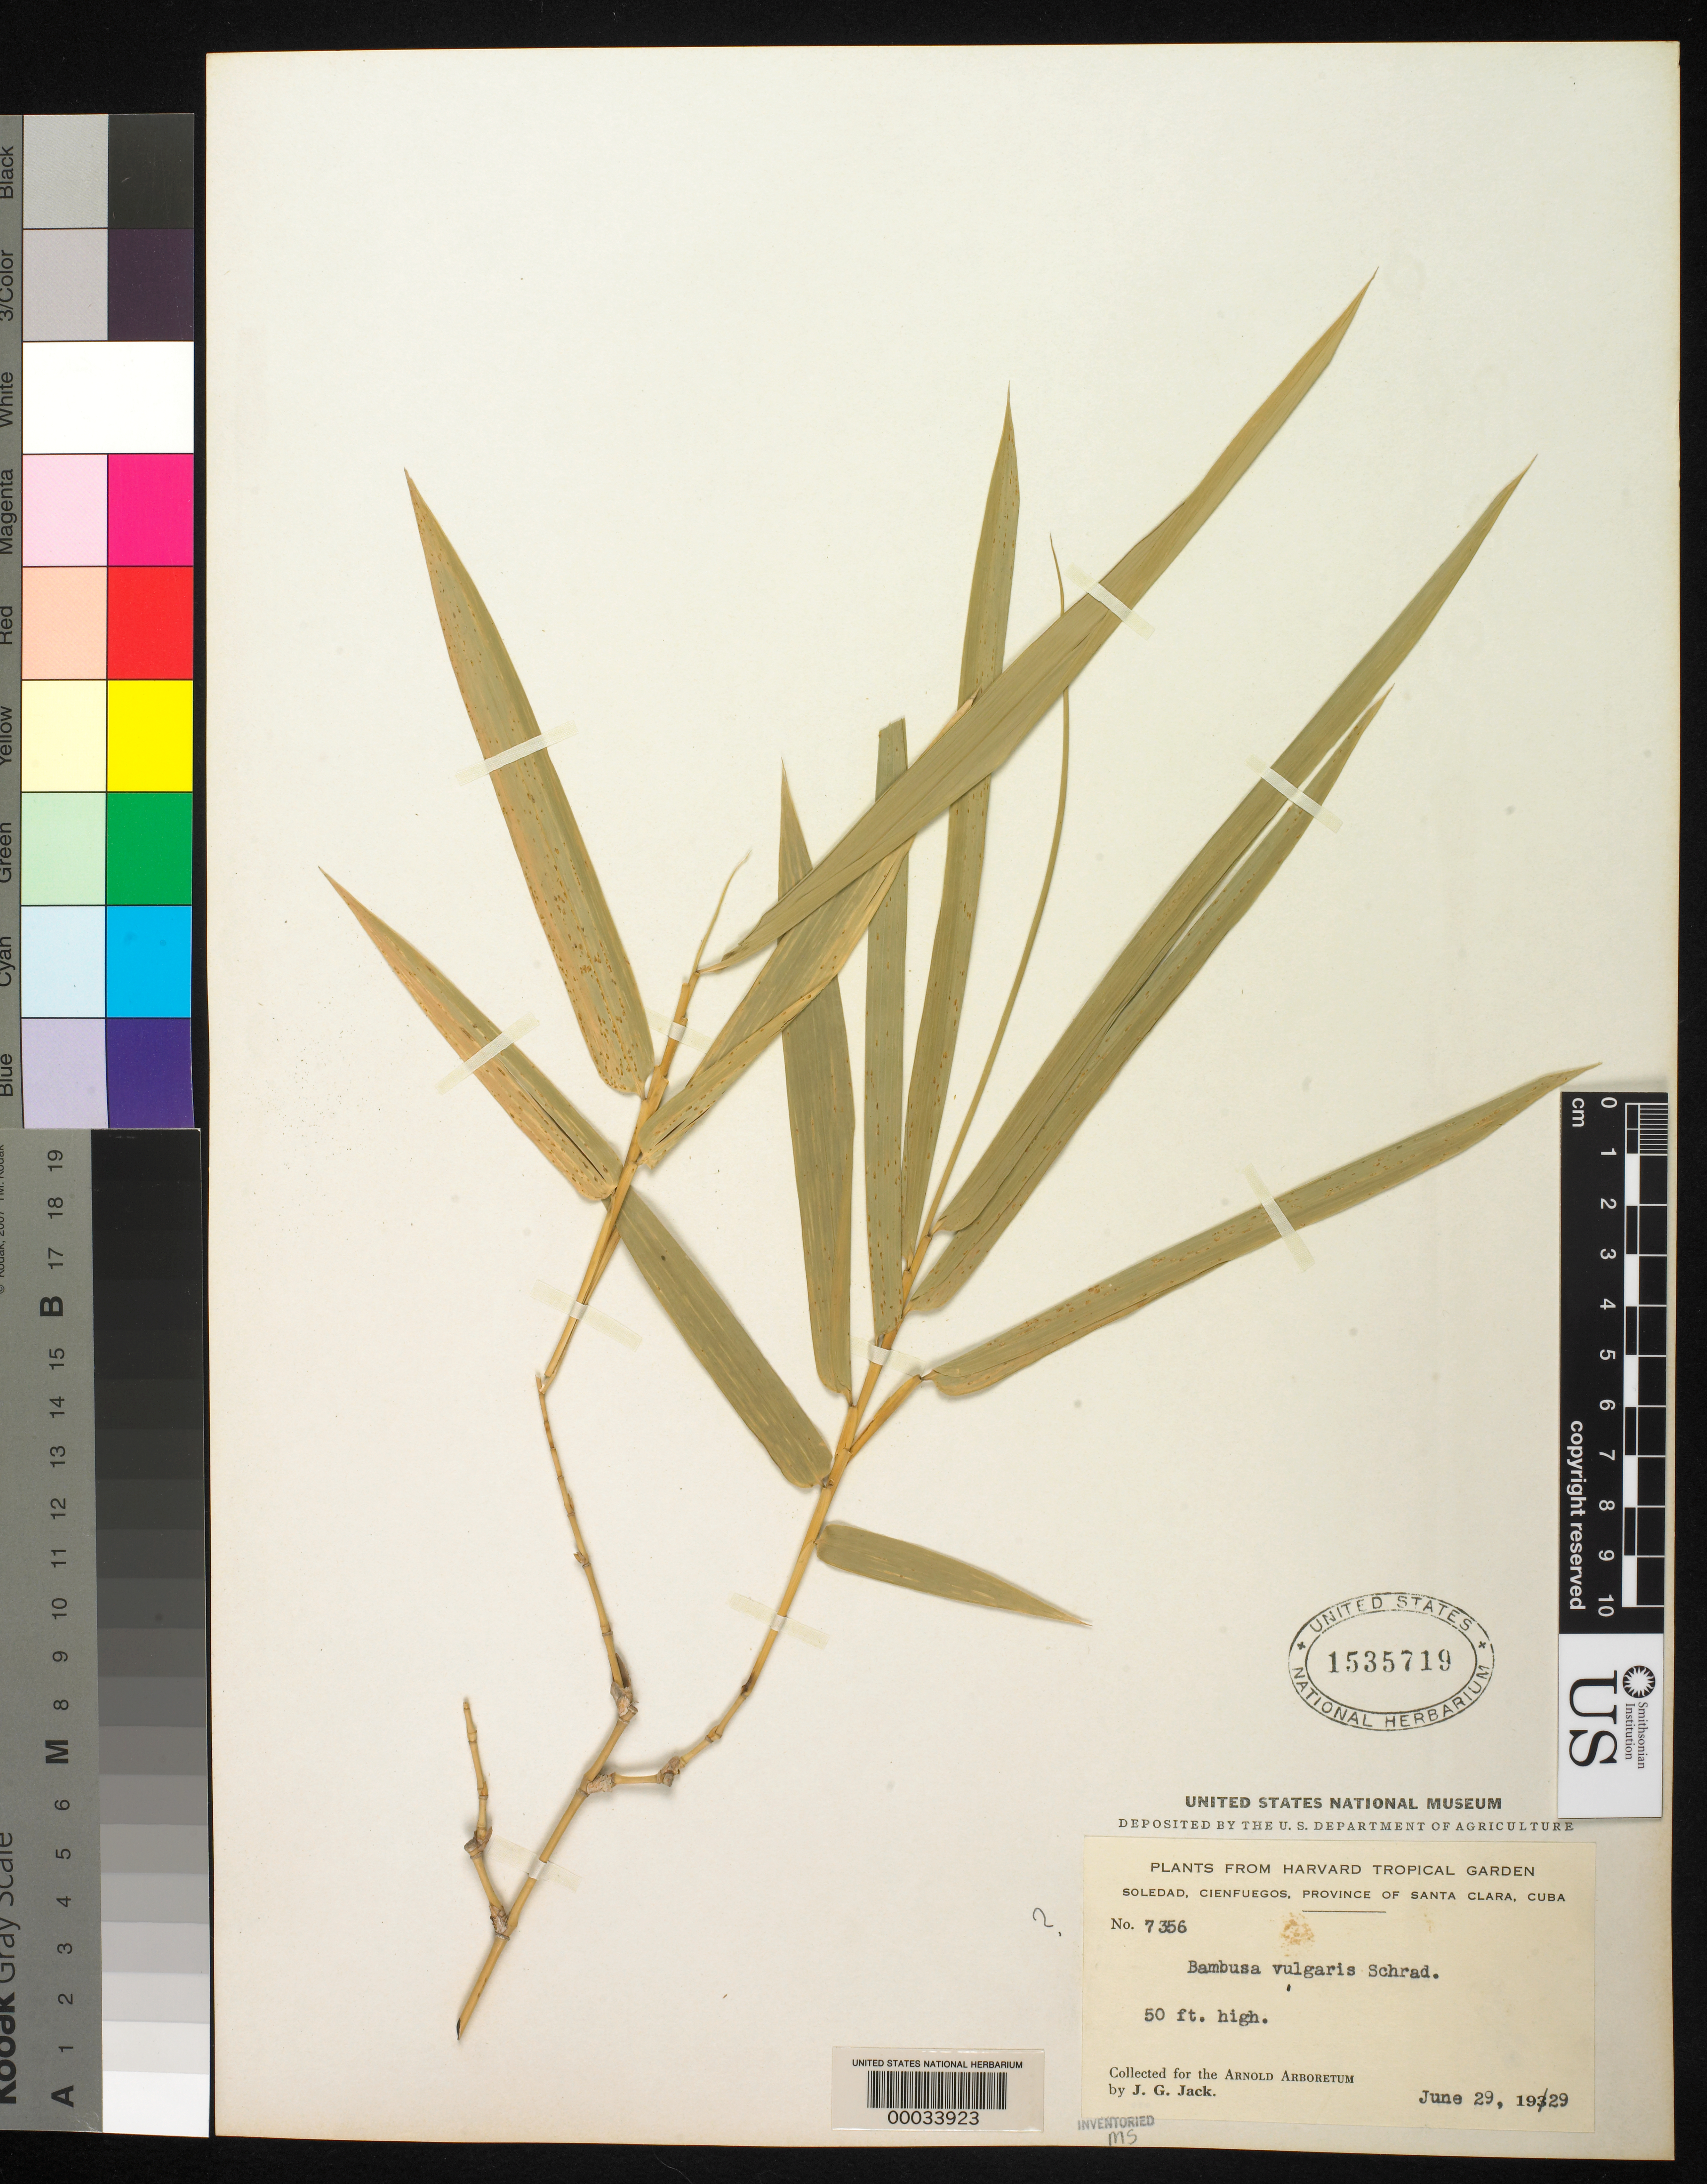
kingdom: Plantae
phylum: Tracheophyta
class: Liliopsida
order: Poales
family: Poaceae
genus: Bambusa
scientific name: Bambusa vulgaris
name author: Schrad. ex J.C. Wendl.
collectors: J. G. Jack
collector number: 7356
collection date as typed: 29 Jun 1929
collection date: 1929-06-29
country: Cuba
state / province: Las Villas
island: Greater Antilles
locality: Soledad, cienfuegos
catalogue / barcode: US 1535719